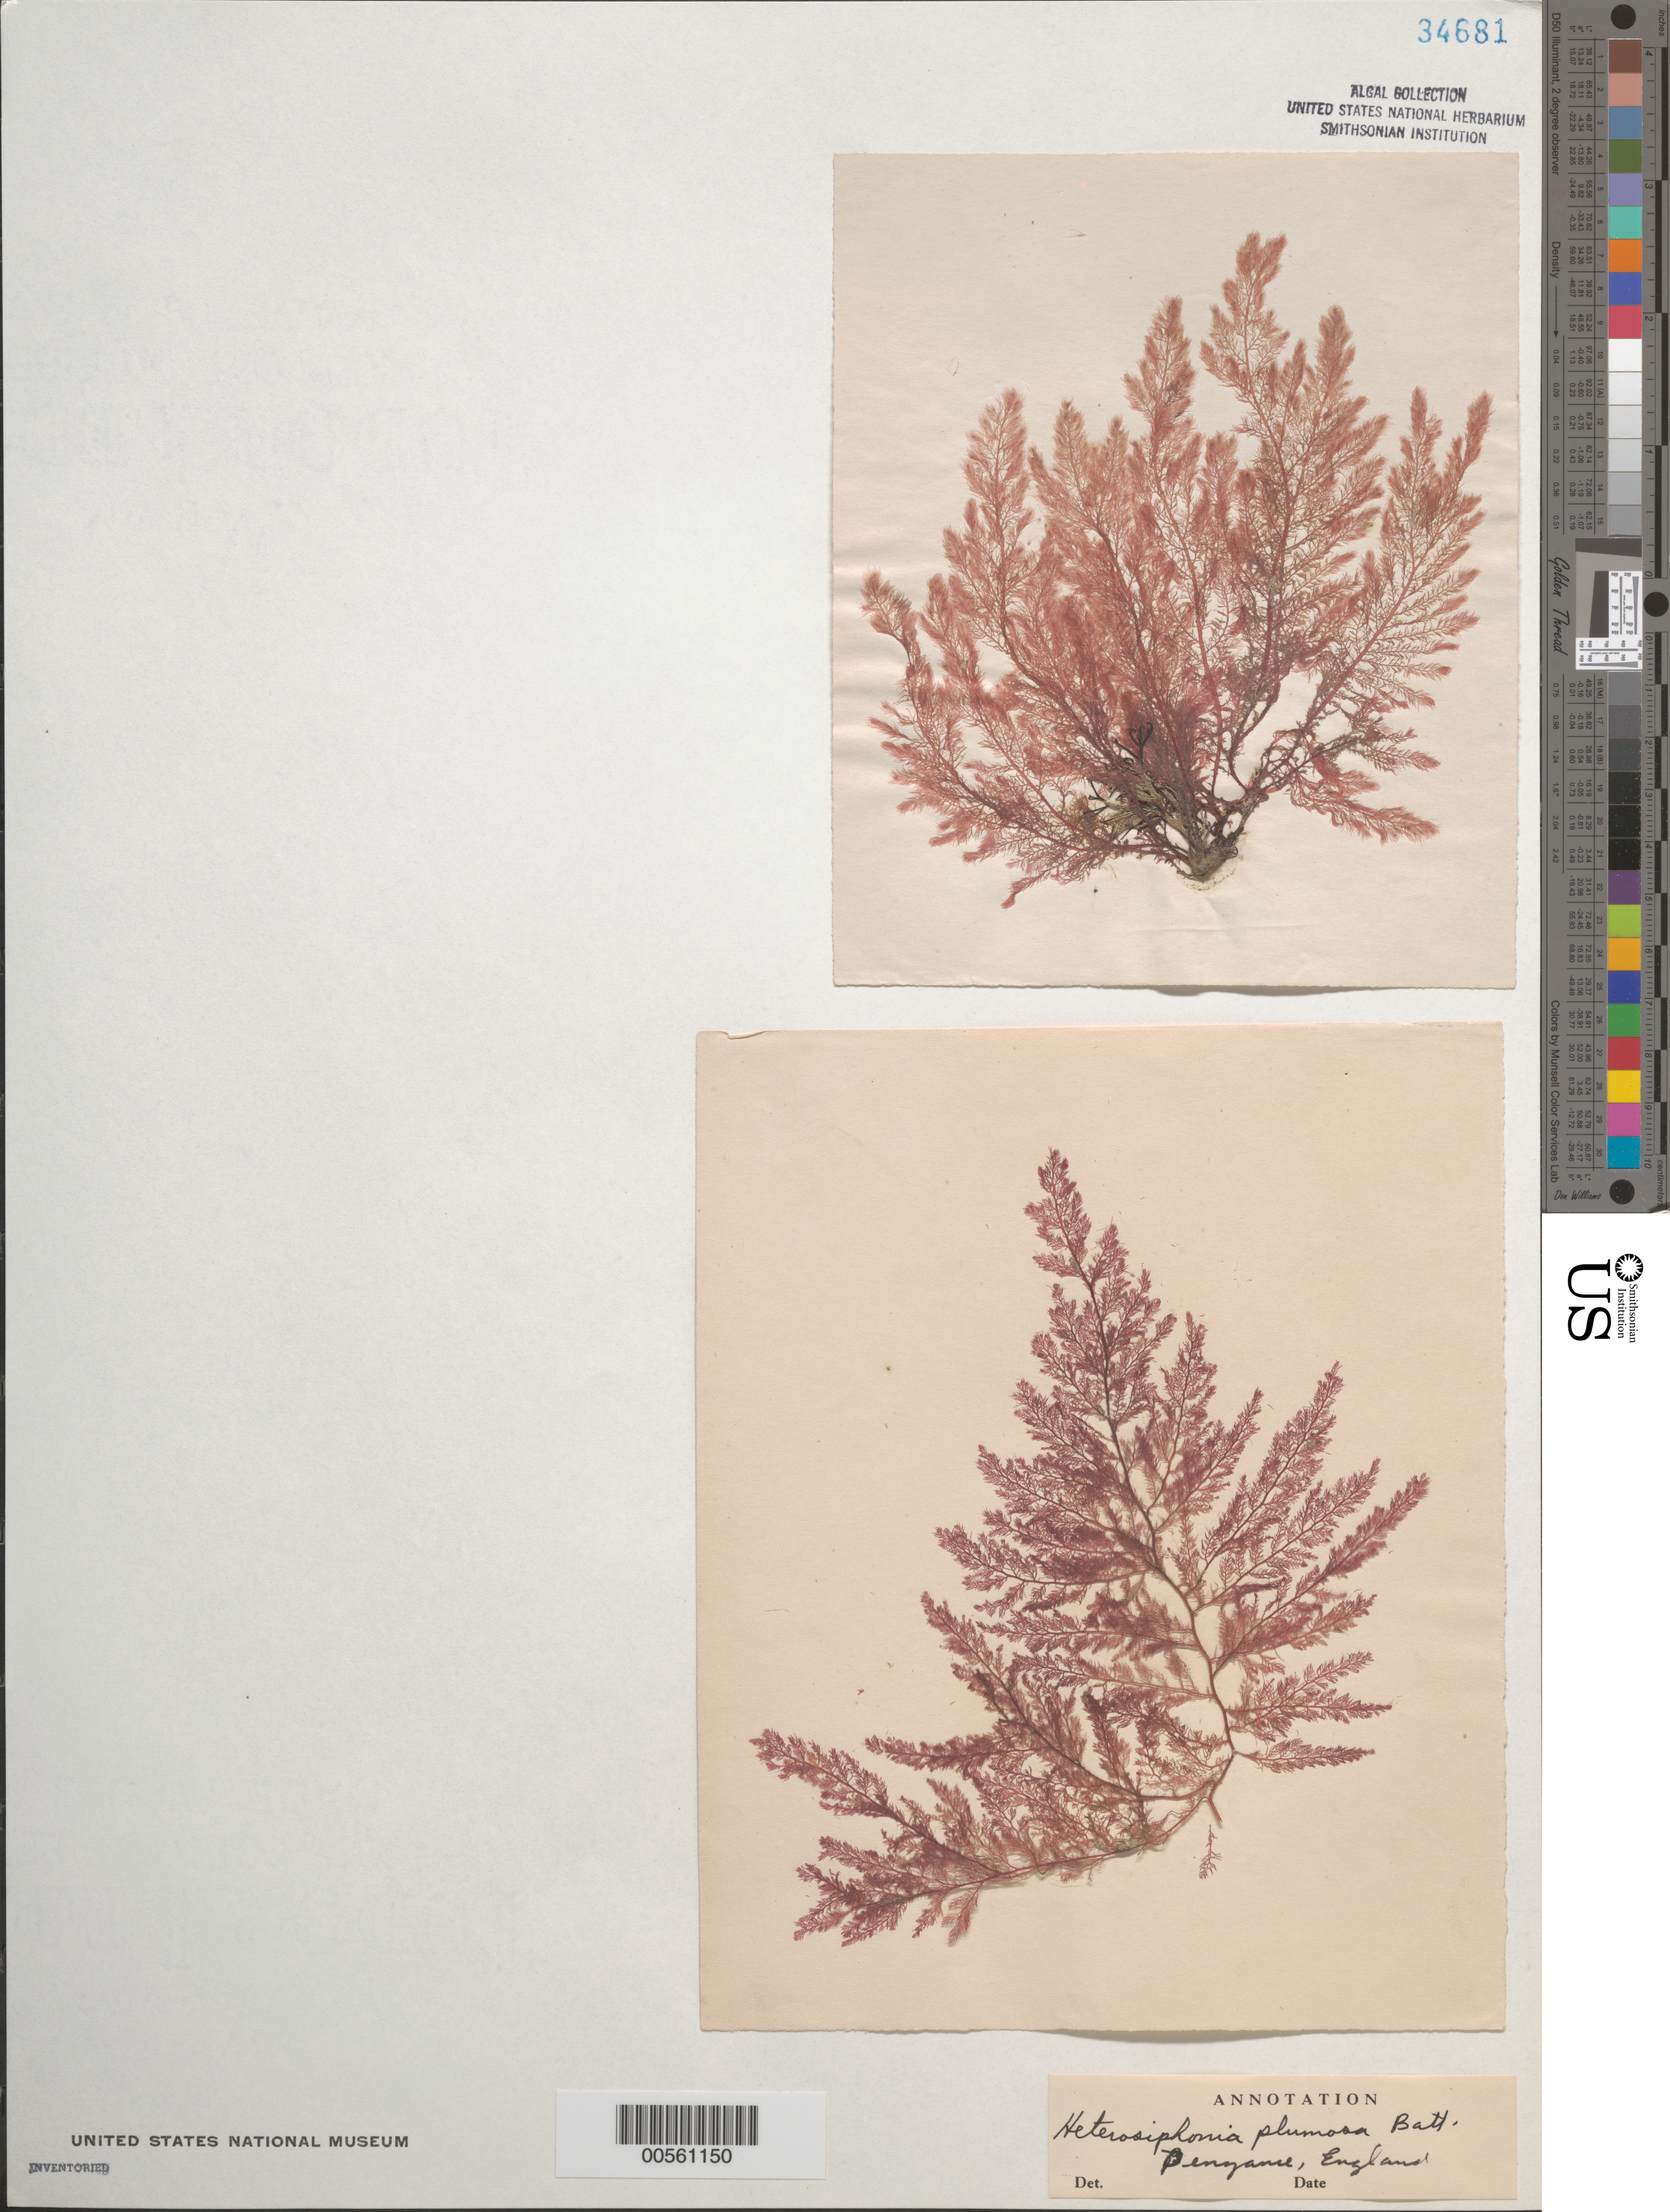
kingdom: Plantae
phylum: Rhodophyta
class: Florideophyceae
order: Ceramiales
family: Dasyaceae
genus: Heterosiphonia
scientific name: Heterosiphonia plumosa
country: United Kingdom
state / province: England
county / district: Cornwall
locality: Penzance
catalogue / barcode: US 34681